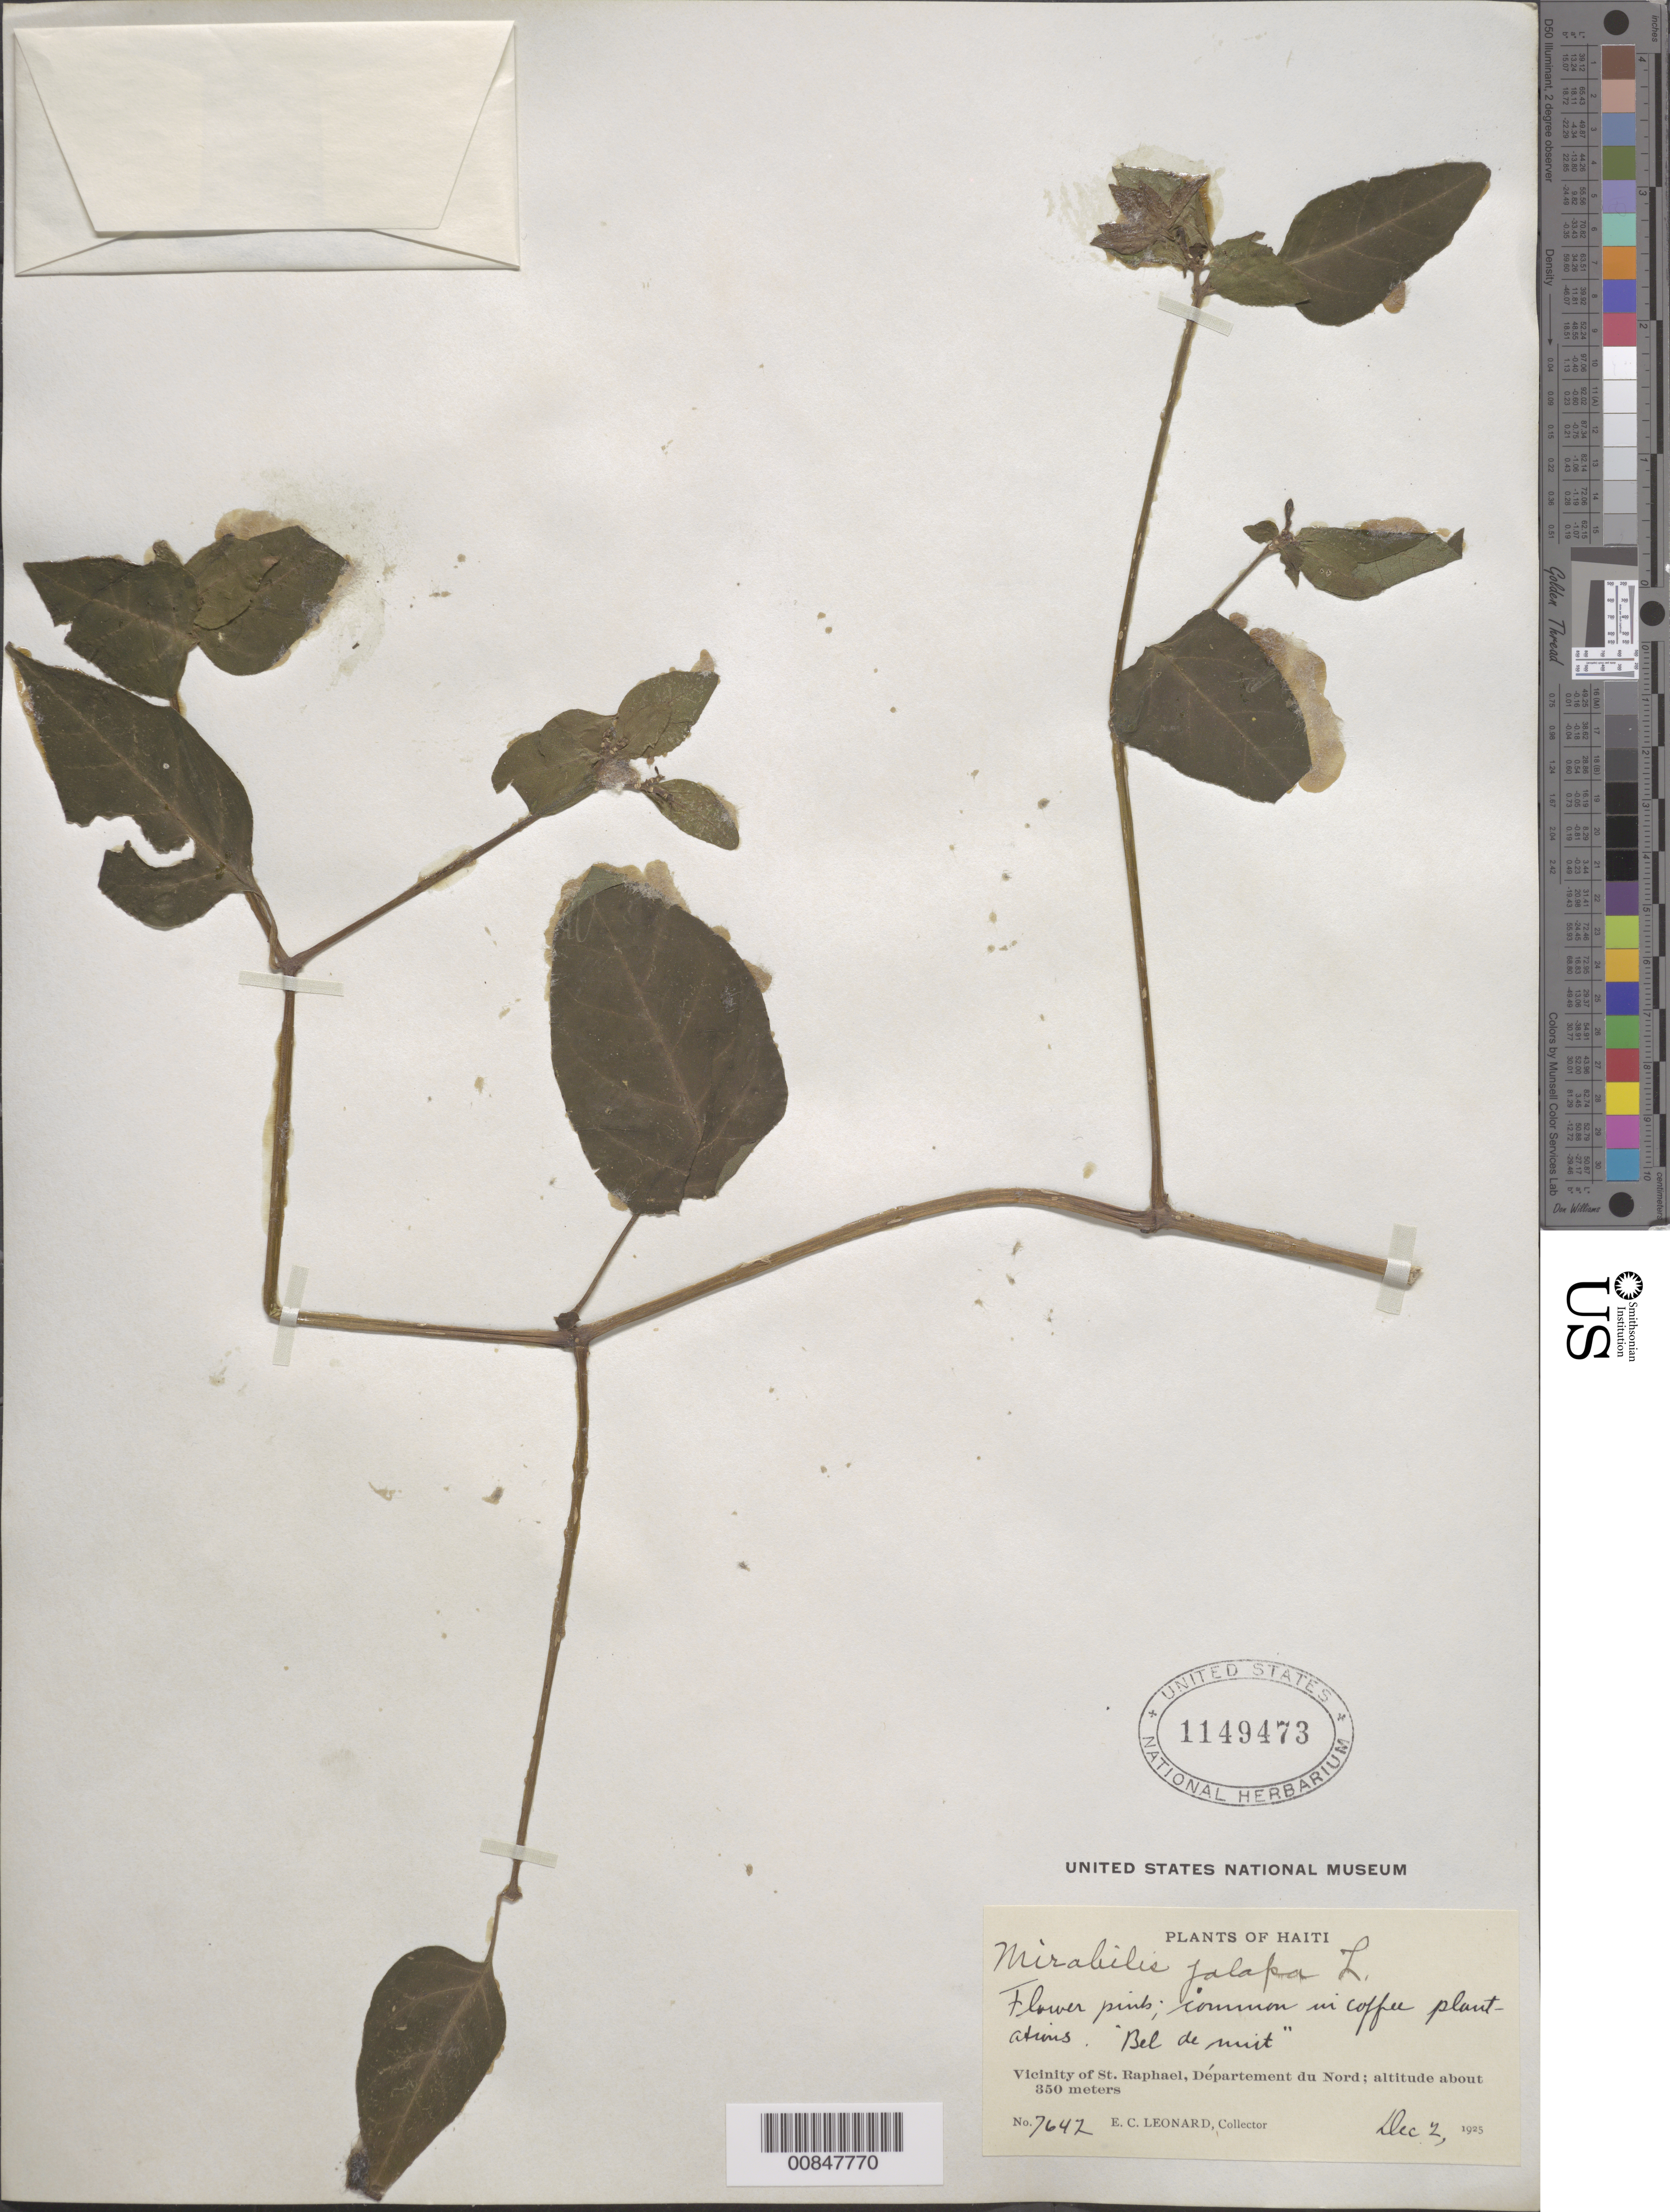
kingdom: Plantae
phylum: Tracheophyta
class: Magnoliopsida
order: Caryophyllales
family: Nyctaginaceae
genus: Mirabilis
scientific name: Mirabilis jalapa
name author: L.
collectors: E. C. Leonard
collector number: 7642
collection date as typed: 02 Dec 1925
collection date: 1925-12-02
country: Haiti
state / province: Nord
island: Hispaniola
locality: Vicinity of St. Raphael.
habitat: Common in coffee plantations.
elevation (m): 350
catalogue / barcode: US 1149473